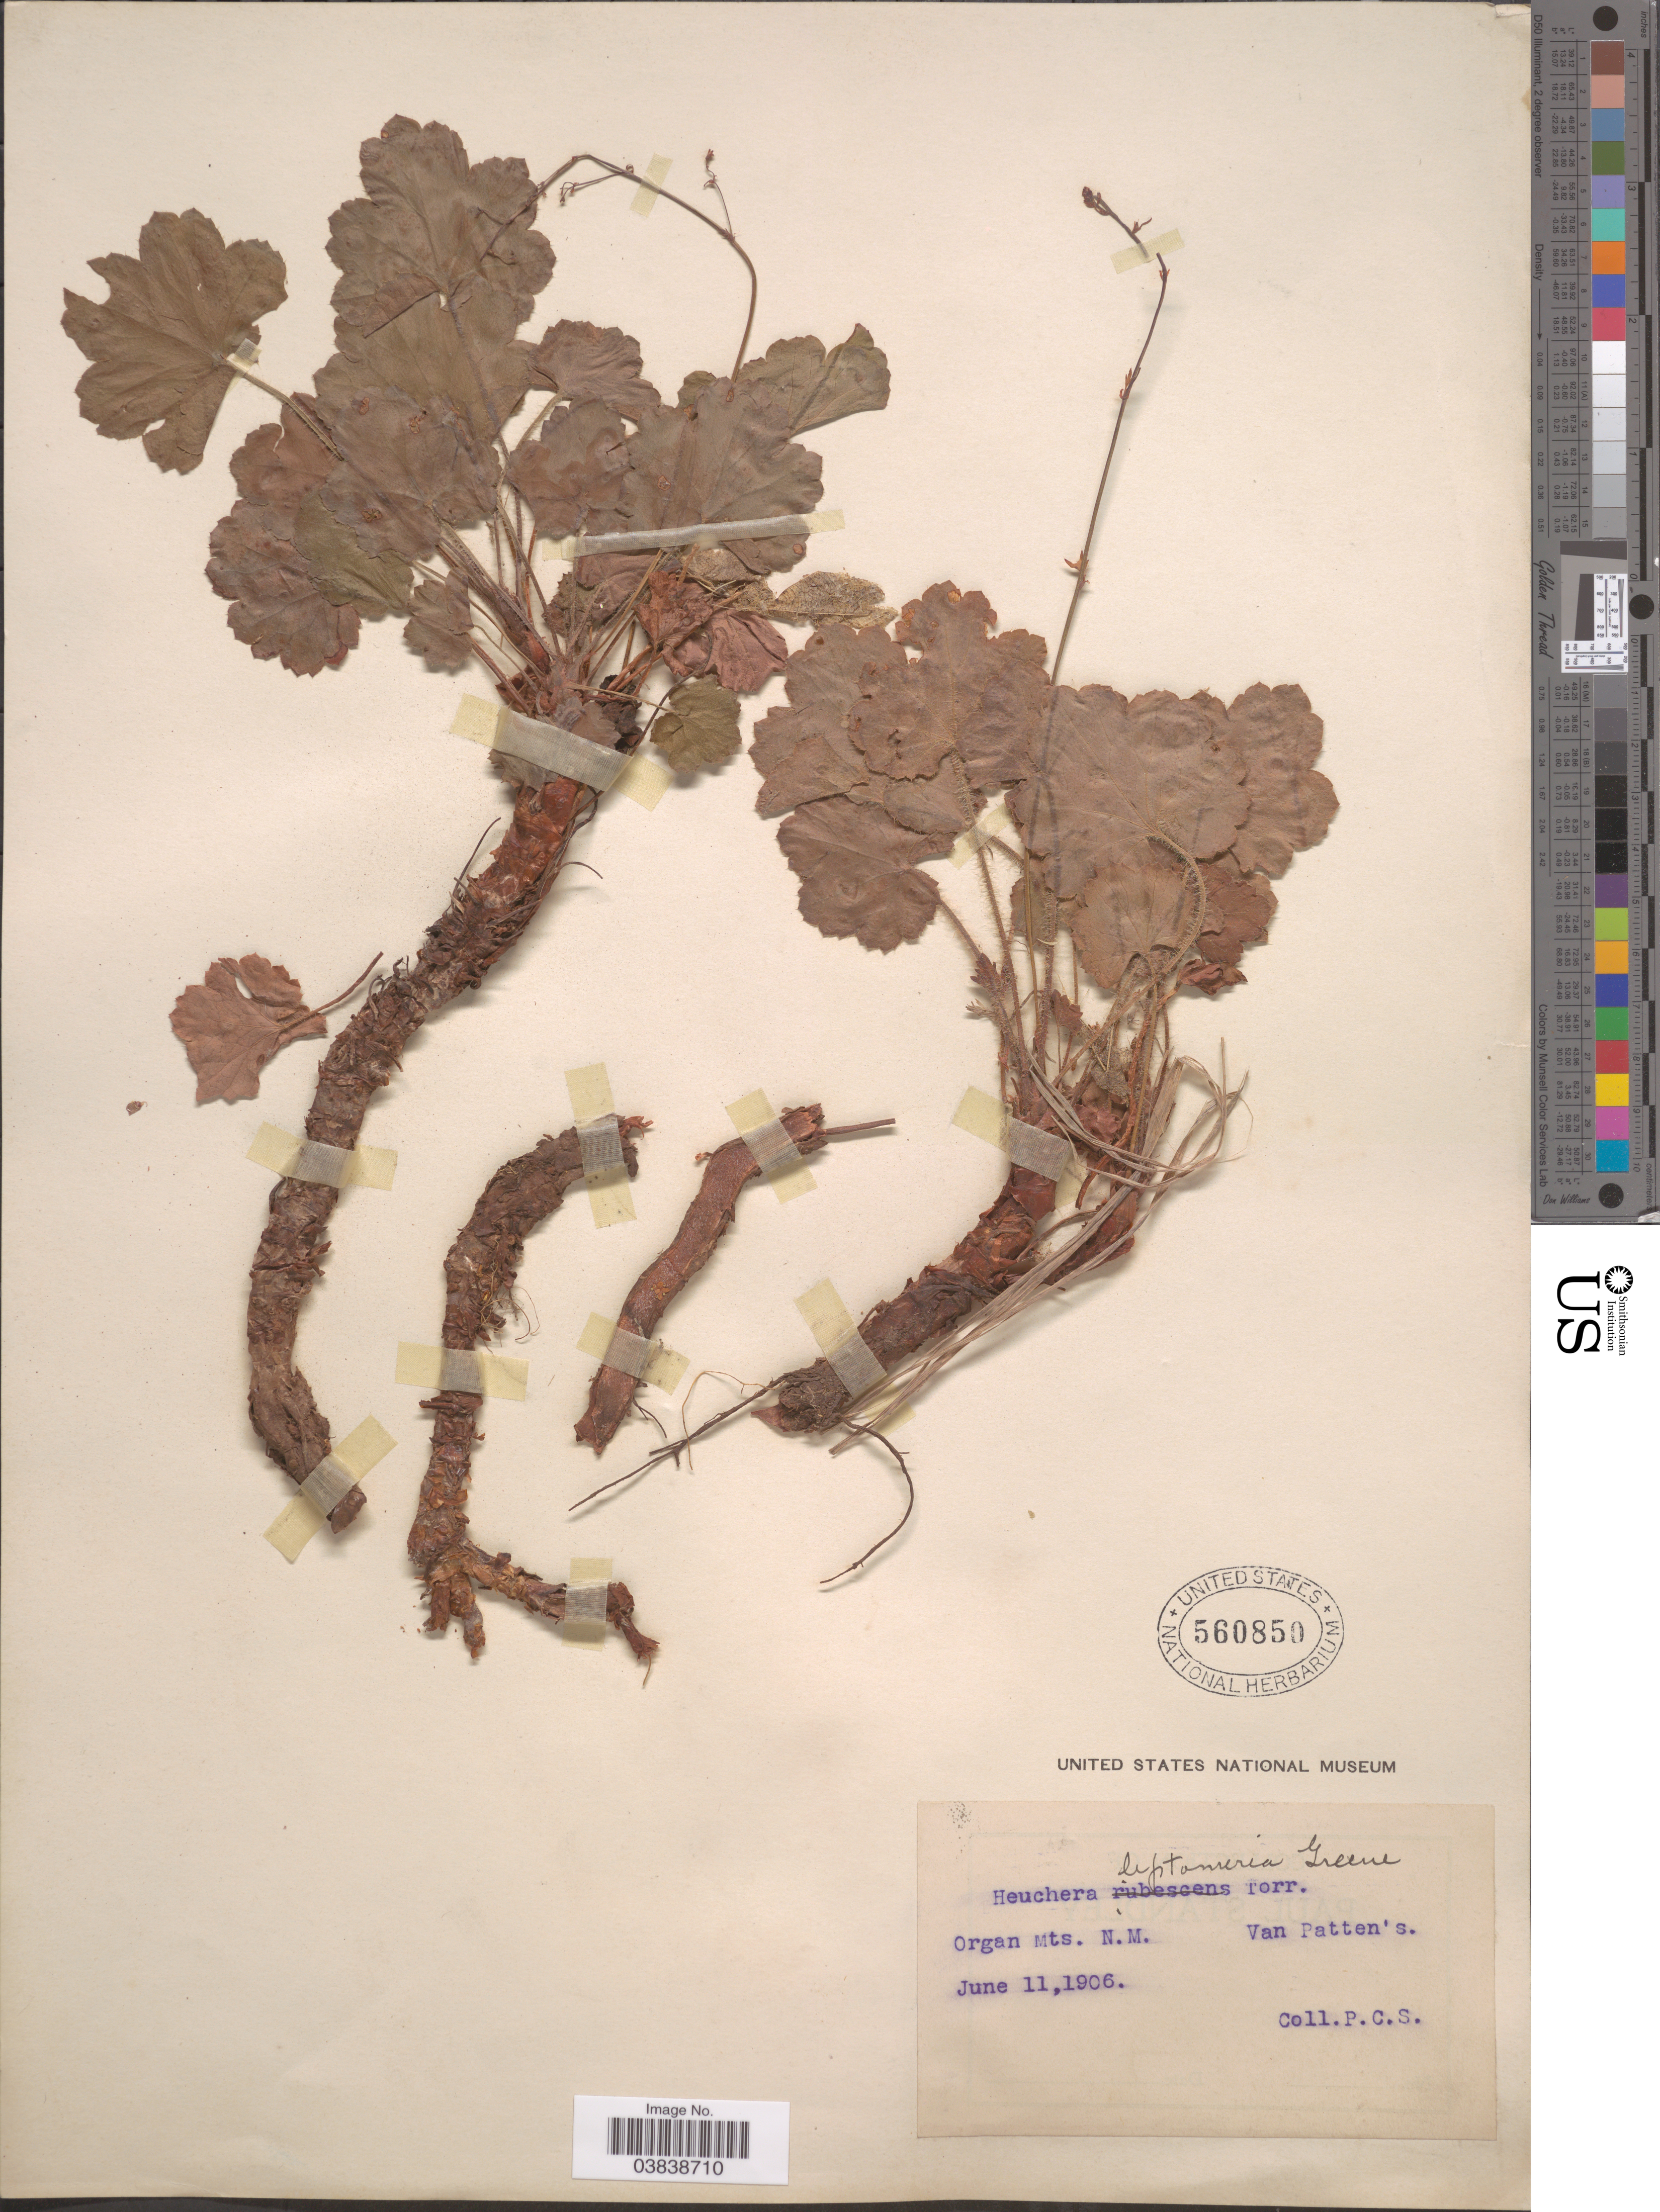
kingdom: Plantae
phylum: Tracheophyta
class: Magnoliopsida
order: Saxifragales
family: Saxifragaceae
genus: Heuchera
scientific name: Heuchera leptomeria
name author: Greene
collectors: P. C. S.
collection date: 1906-06-11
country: United States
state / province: New Mexico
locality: Organ Mts. N.W. Van Patten's.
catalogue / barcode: US 560850